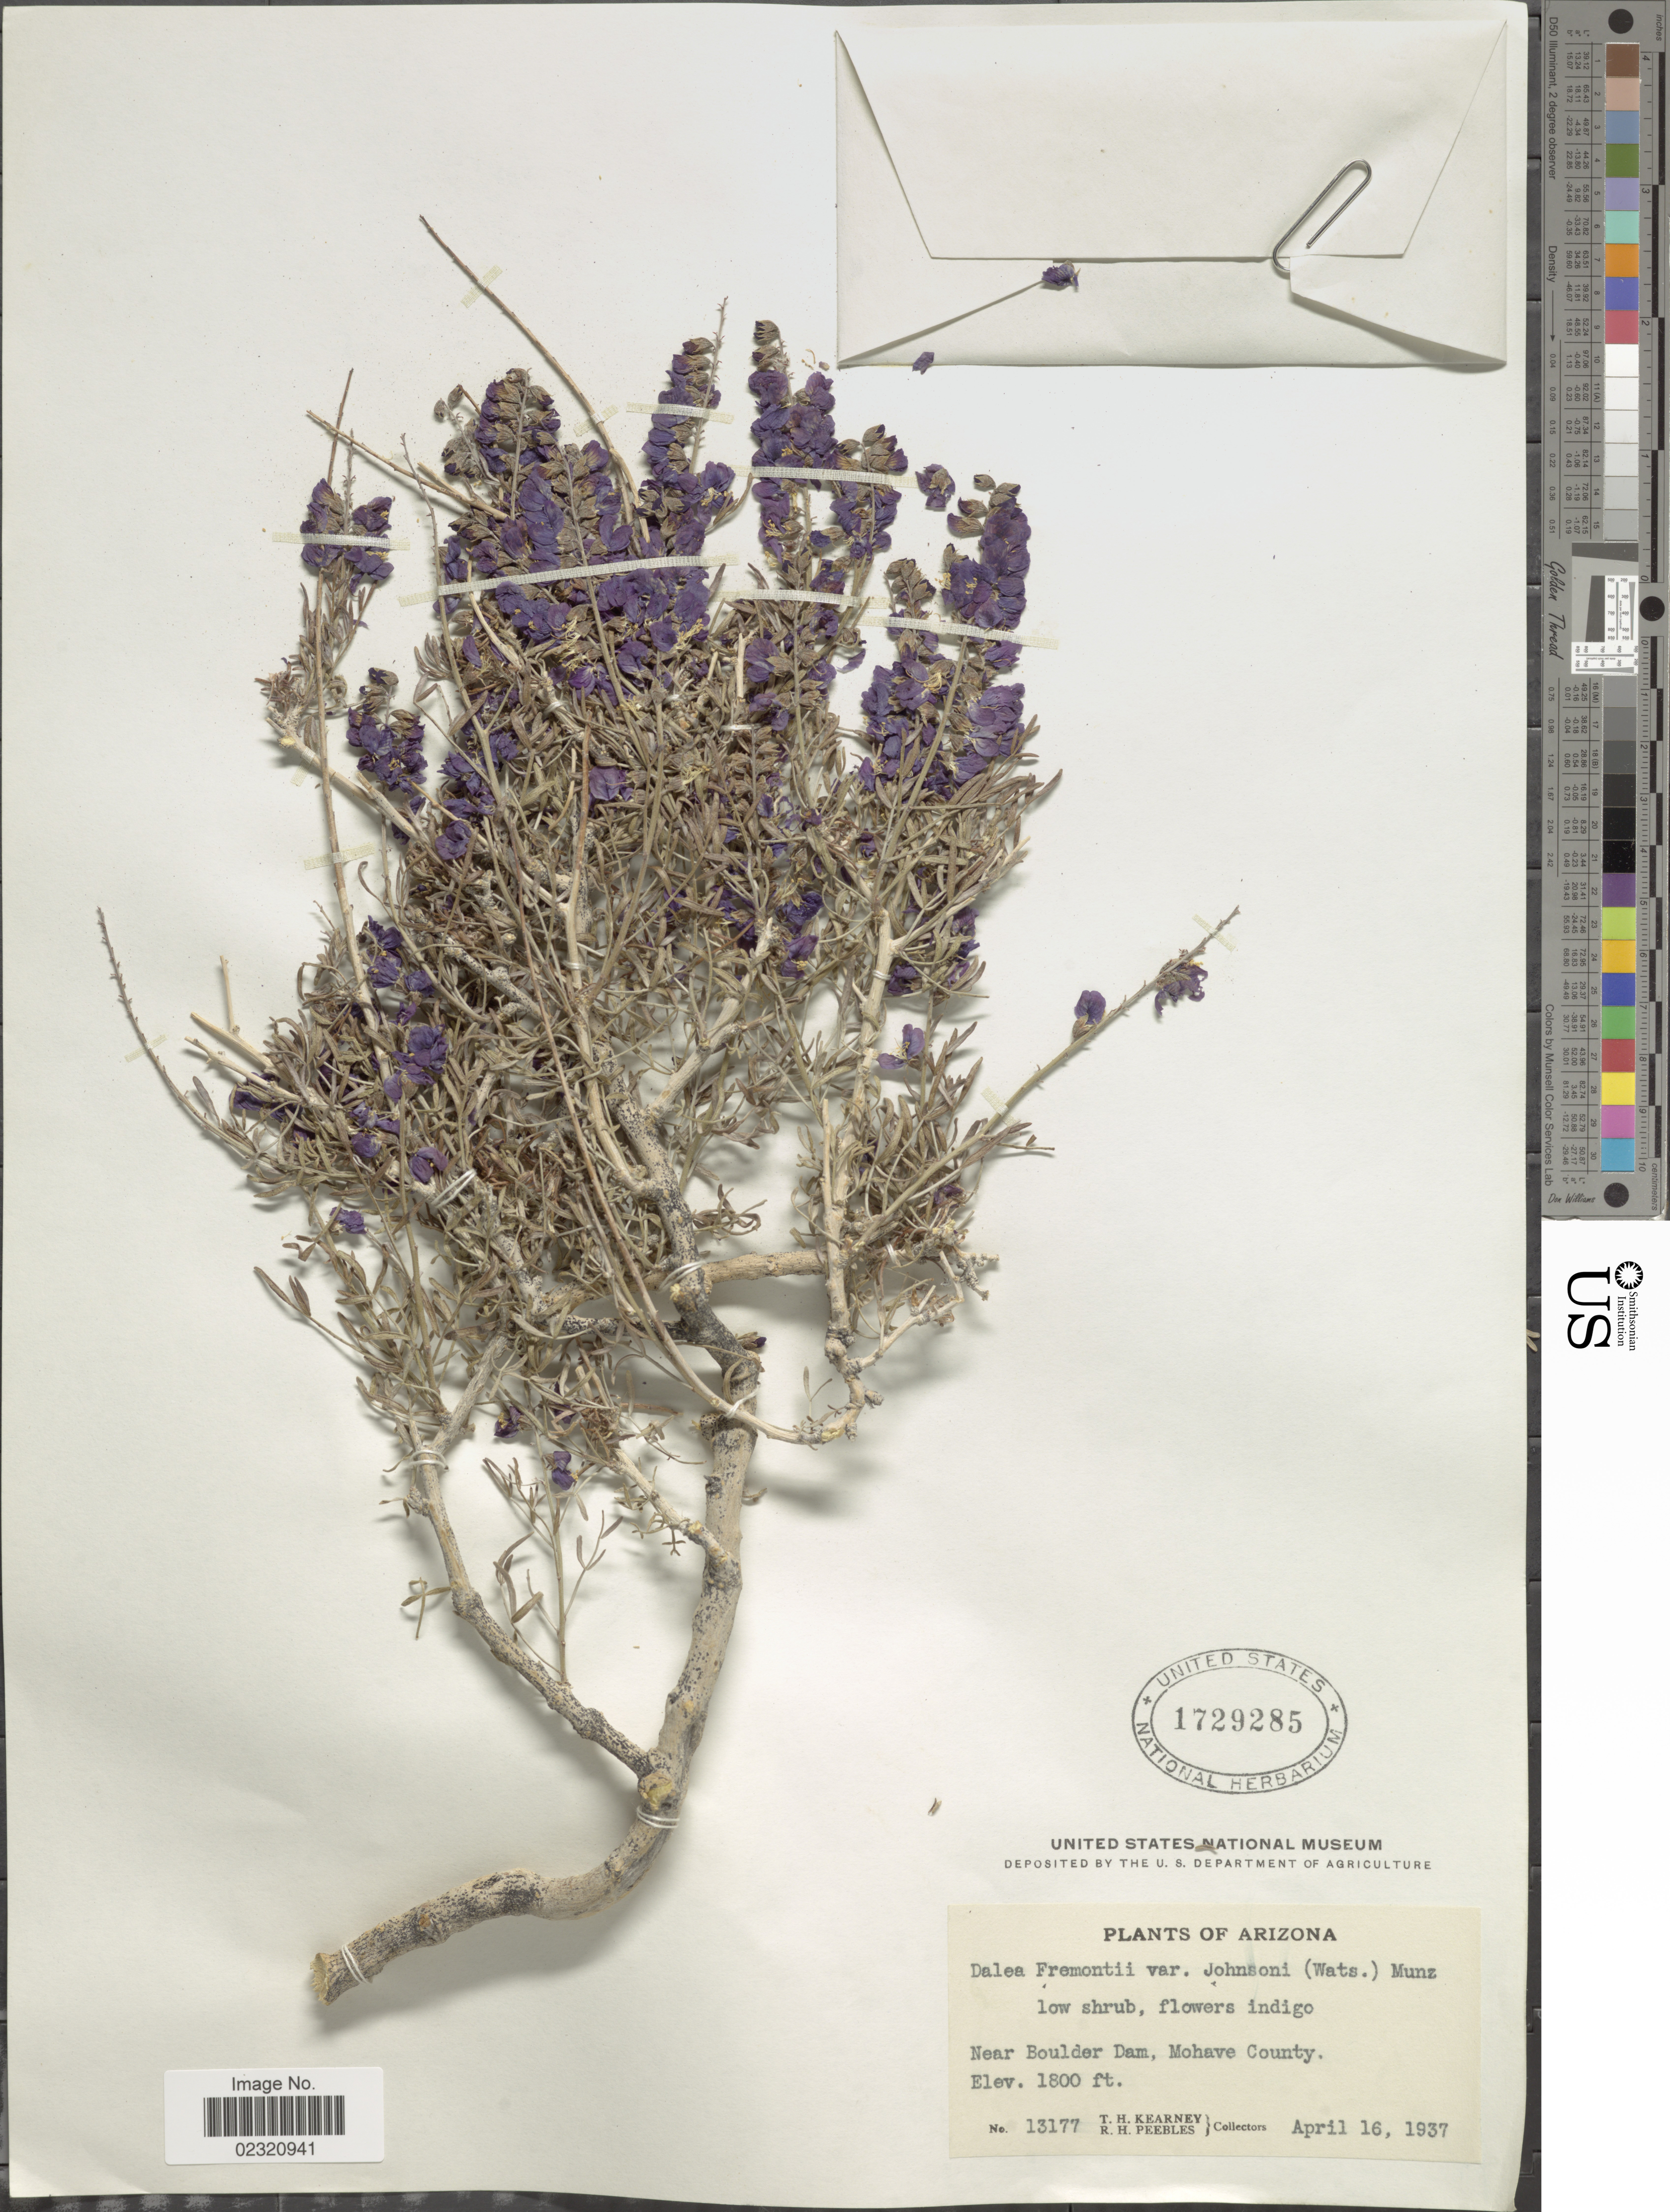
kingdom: Plantae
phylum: Tracheophyta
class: Magnoliopsida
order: Fabales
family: Fabaceae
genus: Psorothamnus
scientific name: Psorothamnus fremontii var. attenuatus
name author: Barneby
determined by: Strong, Mark T., (BOT), Smithsonian Institution - National Museum of Natural History (UNITED STATES)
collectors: T. H. Kearney & R. H. Peebles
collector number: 13177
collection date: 1937-04-16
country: United States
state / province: Arizona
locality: Near Boulder Dam, Mohave County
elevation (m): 549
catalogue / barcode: US 1729285